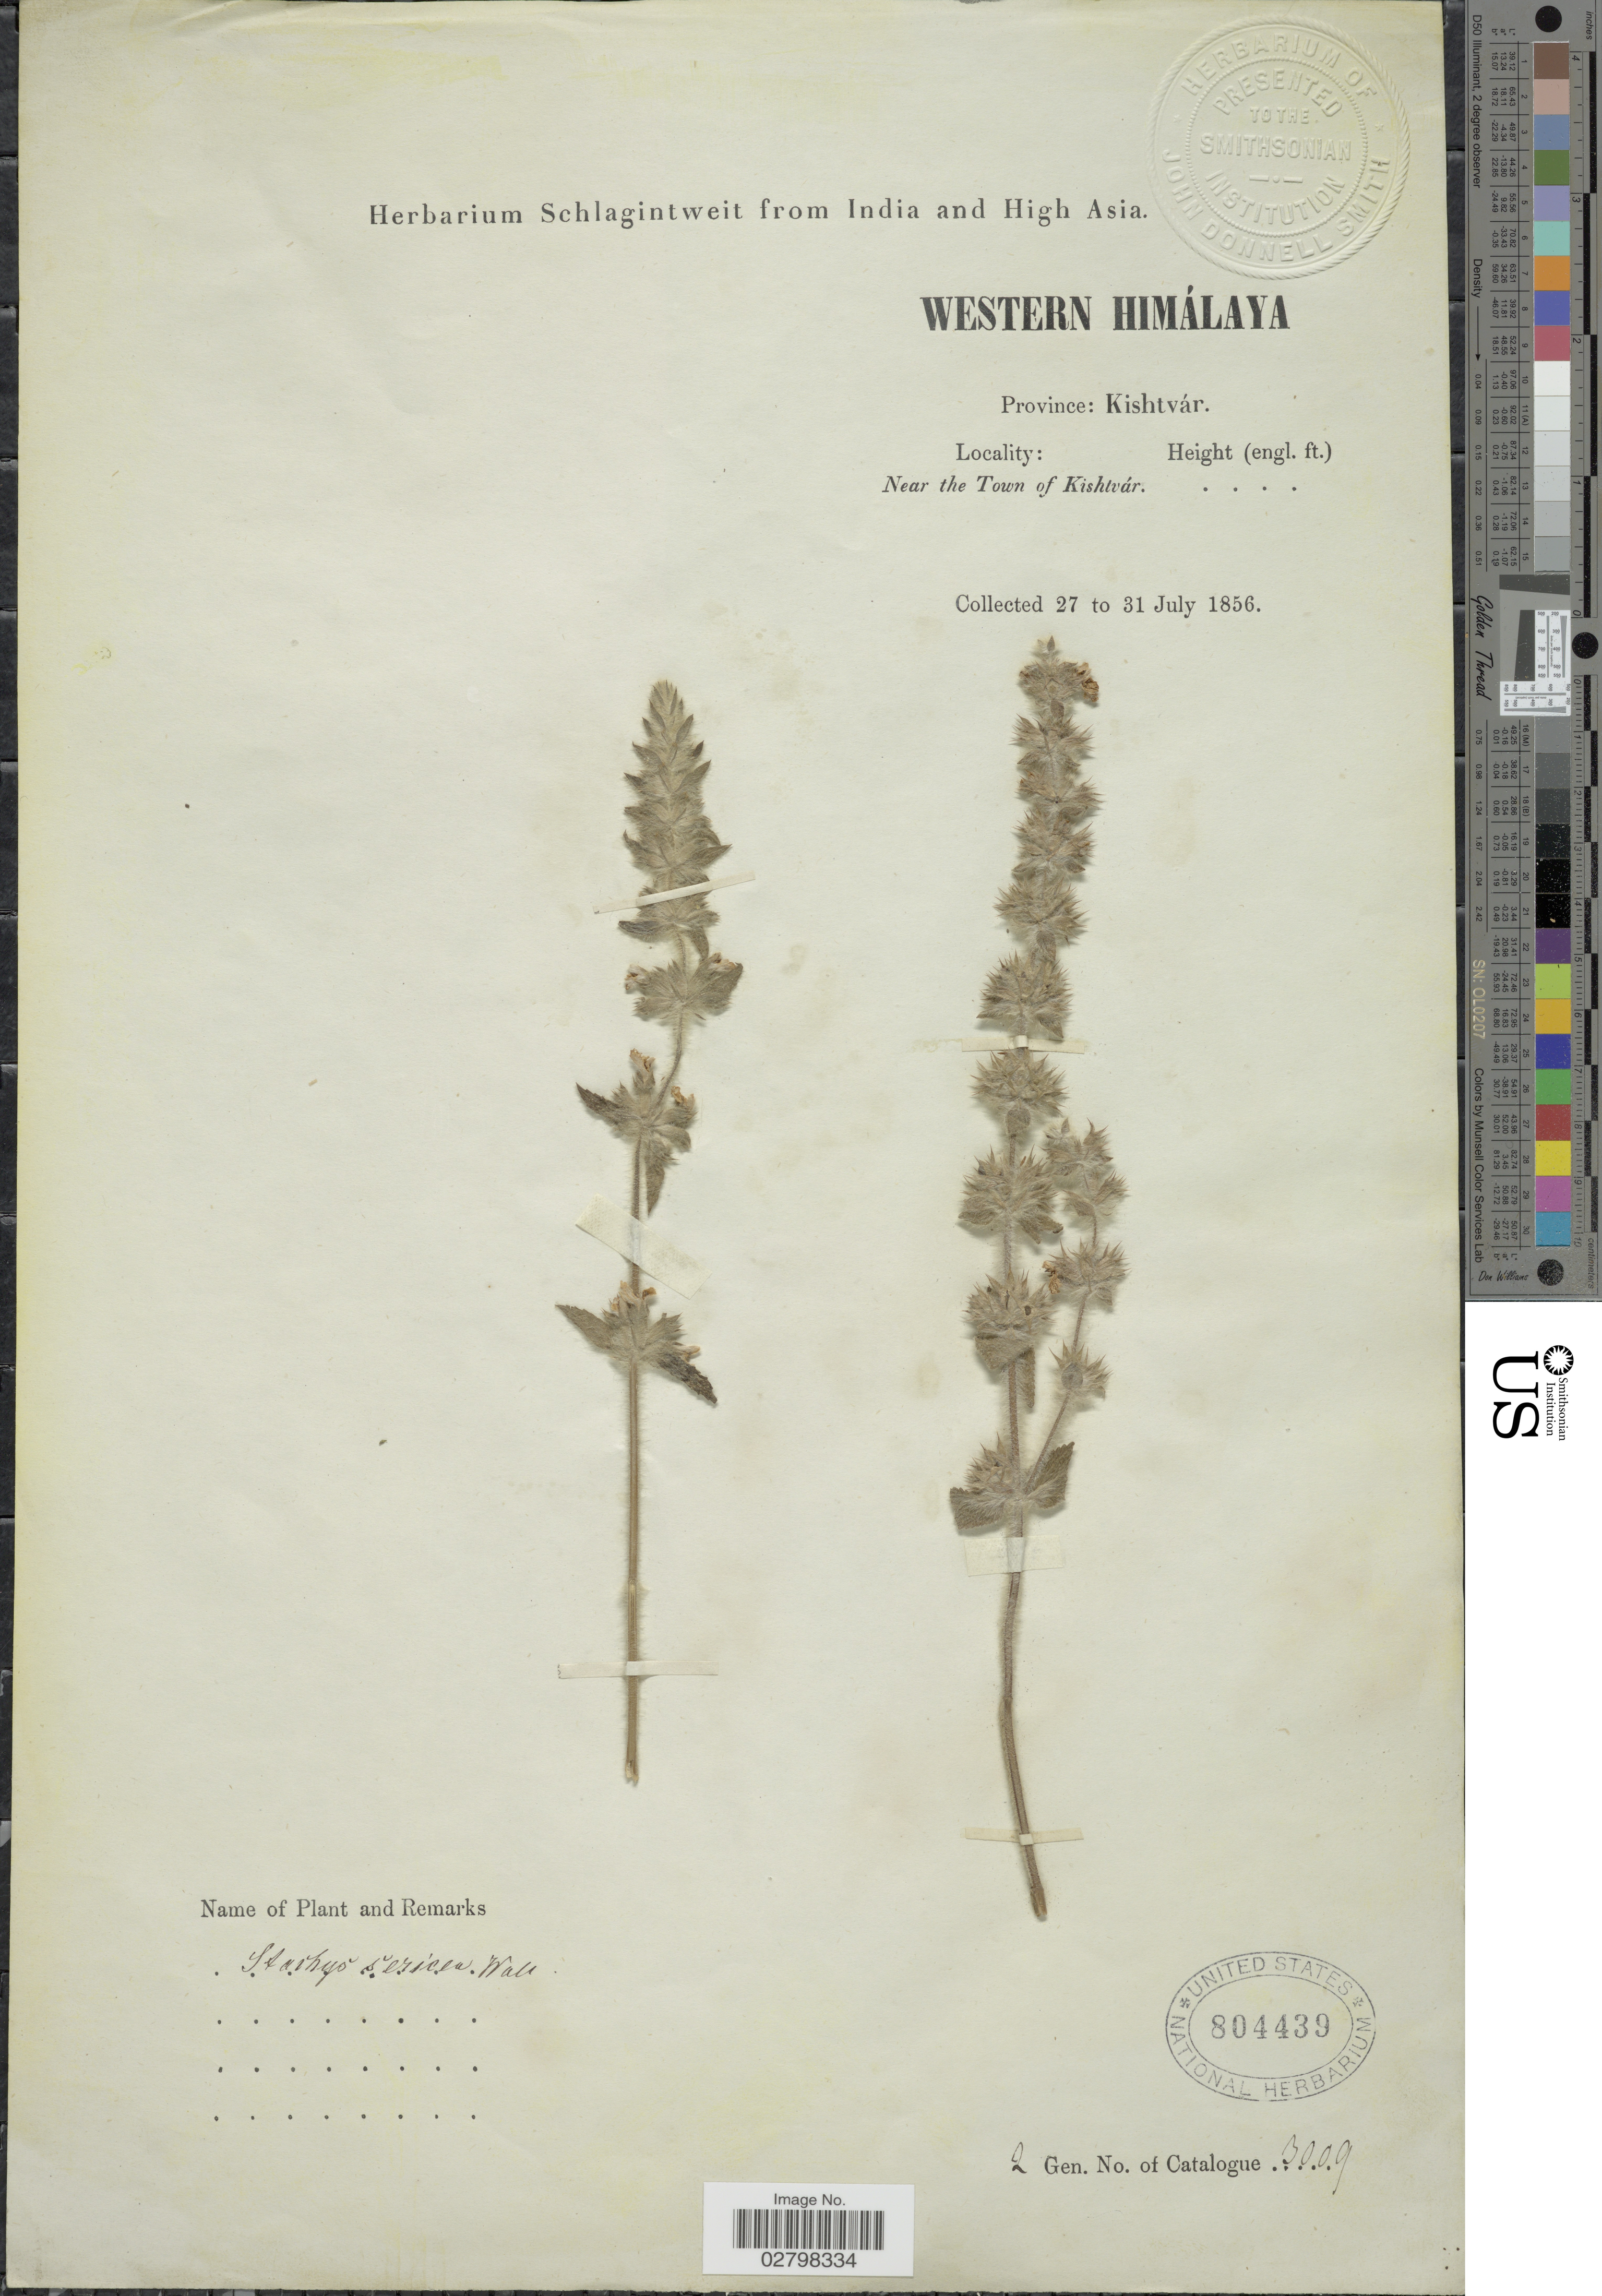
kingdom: Plantae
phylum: Tracheophyta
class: Magnoliopsida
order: Lamiales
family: Lamiaceae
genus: Stachys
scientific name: Stachys splendens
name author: Wall. ex Benth.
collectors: ex herb. Schlagintweit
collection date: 1856-07-27/1856-07-31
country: India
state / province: Jammu and Kashmir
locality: Western Himálaya. Province: Kishtvár. Near the town of Kishtvár.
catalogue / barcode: US 804439